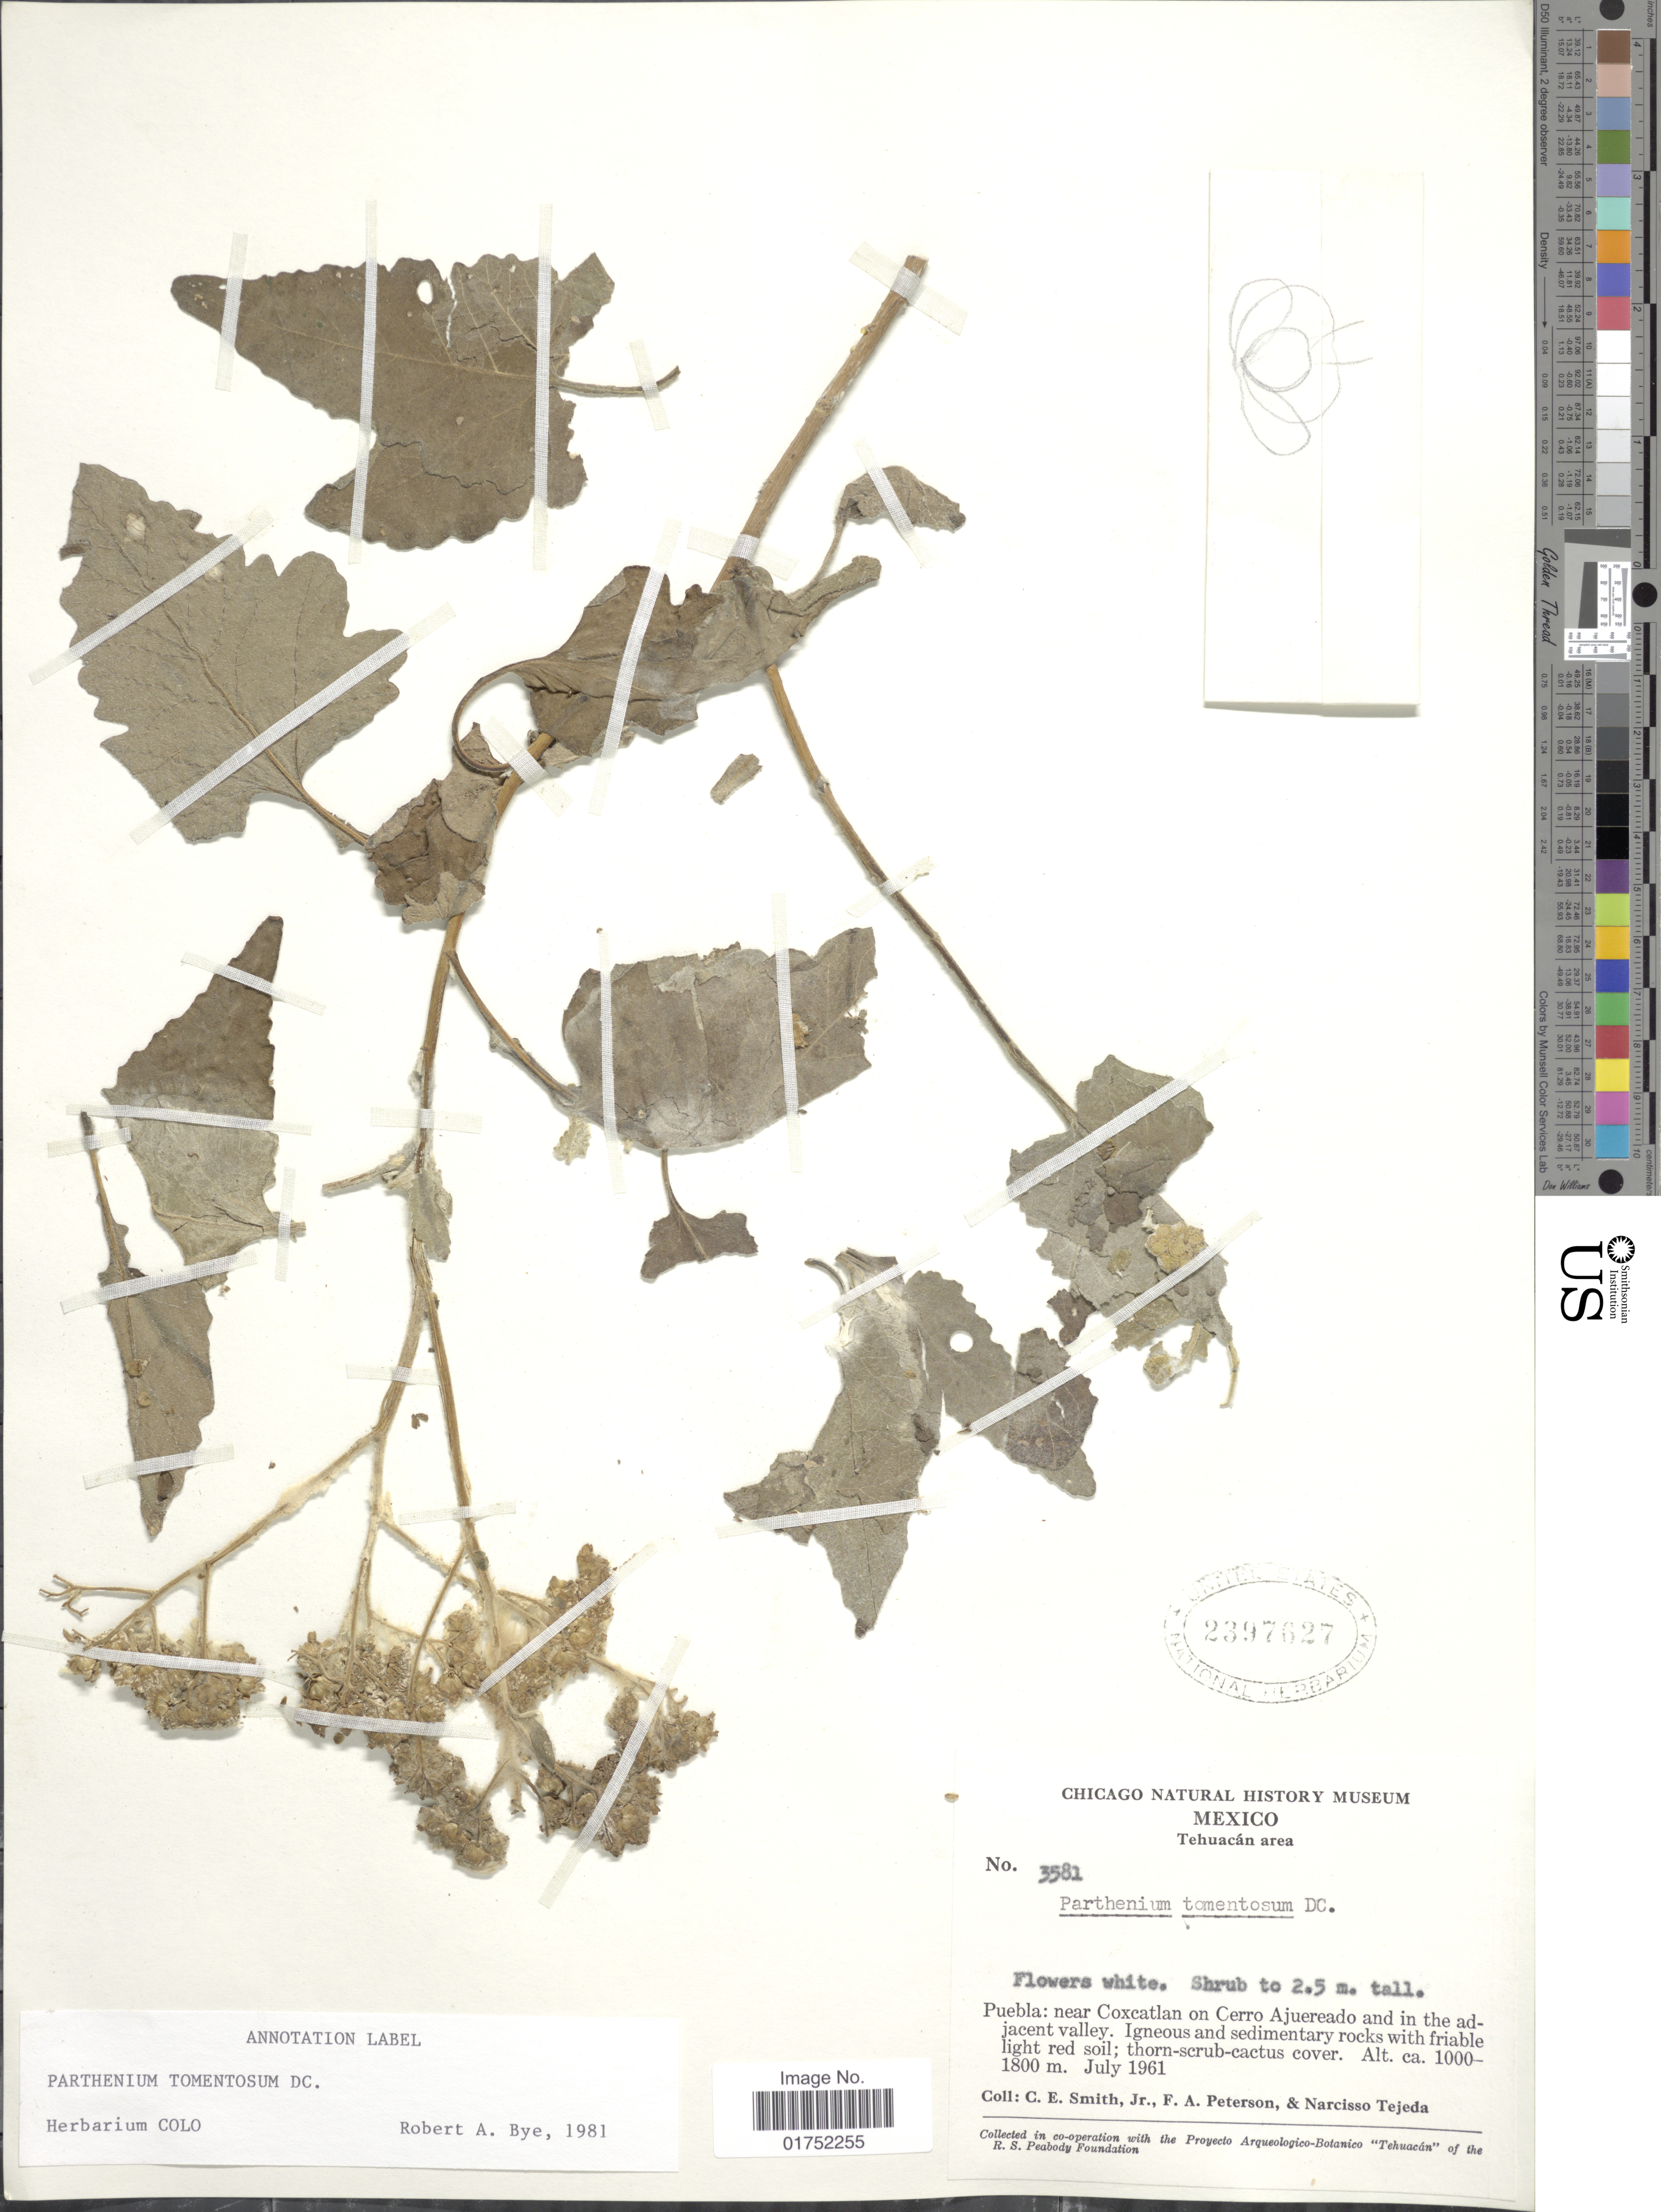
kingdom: Plantae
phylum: Tracheophyta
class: Magnoliopsida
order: Asterales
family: Asteraceae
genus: Parthenium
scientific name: Parthenium tomentosum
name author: DC.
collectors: C. E. Smith Jr., F. A. Peterson & N. Tejeda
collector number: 3581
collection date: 1961-07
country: Mexico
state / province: Puebla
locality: Tehuacan area, near Coxcatlan on Cerro Ajuereado and in the adjacent valley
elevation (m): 1000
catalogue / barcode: US 2397627